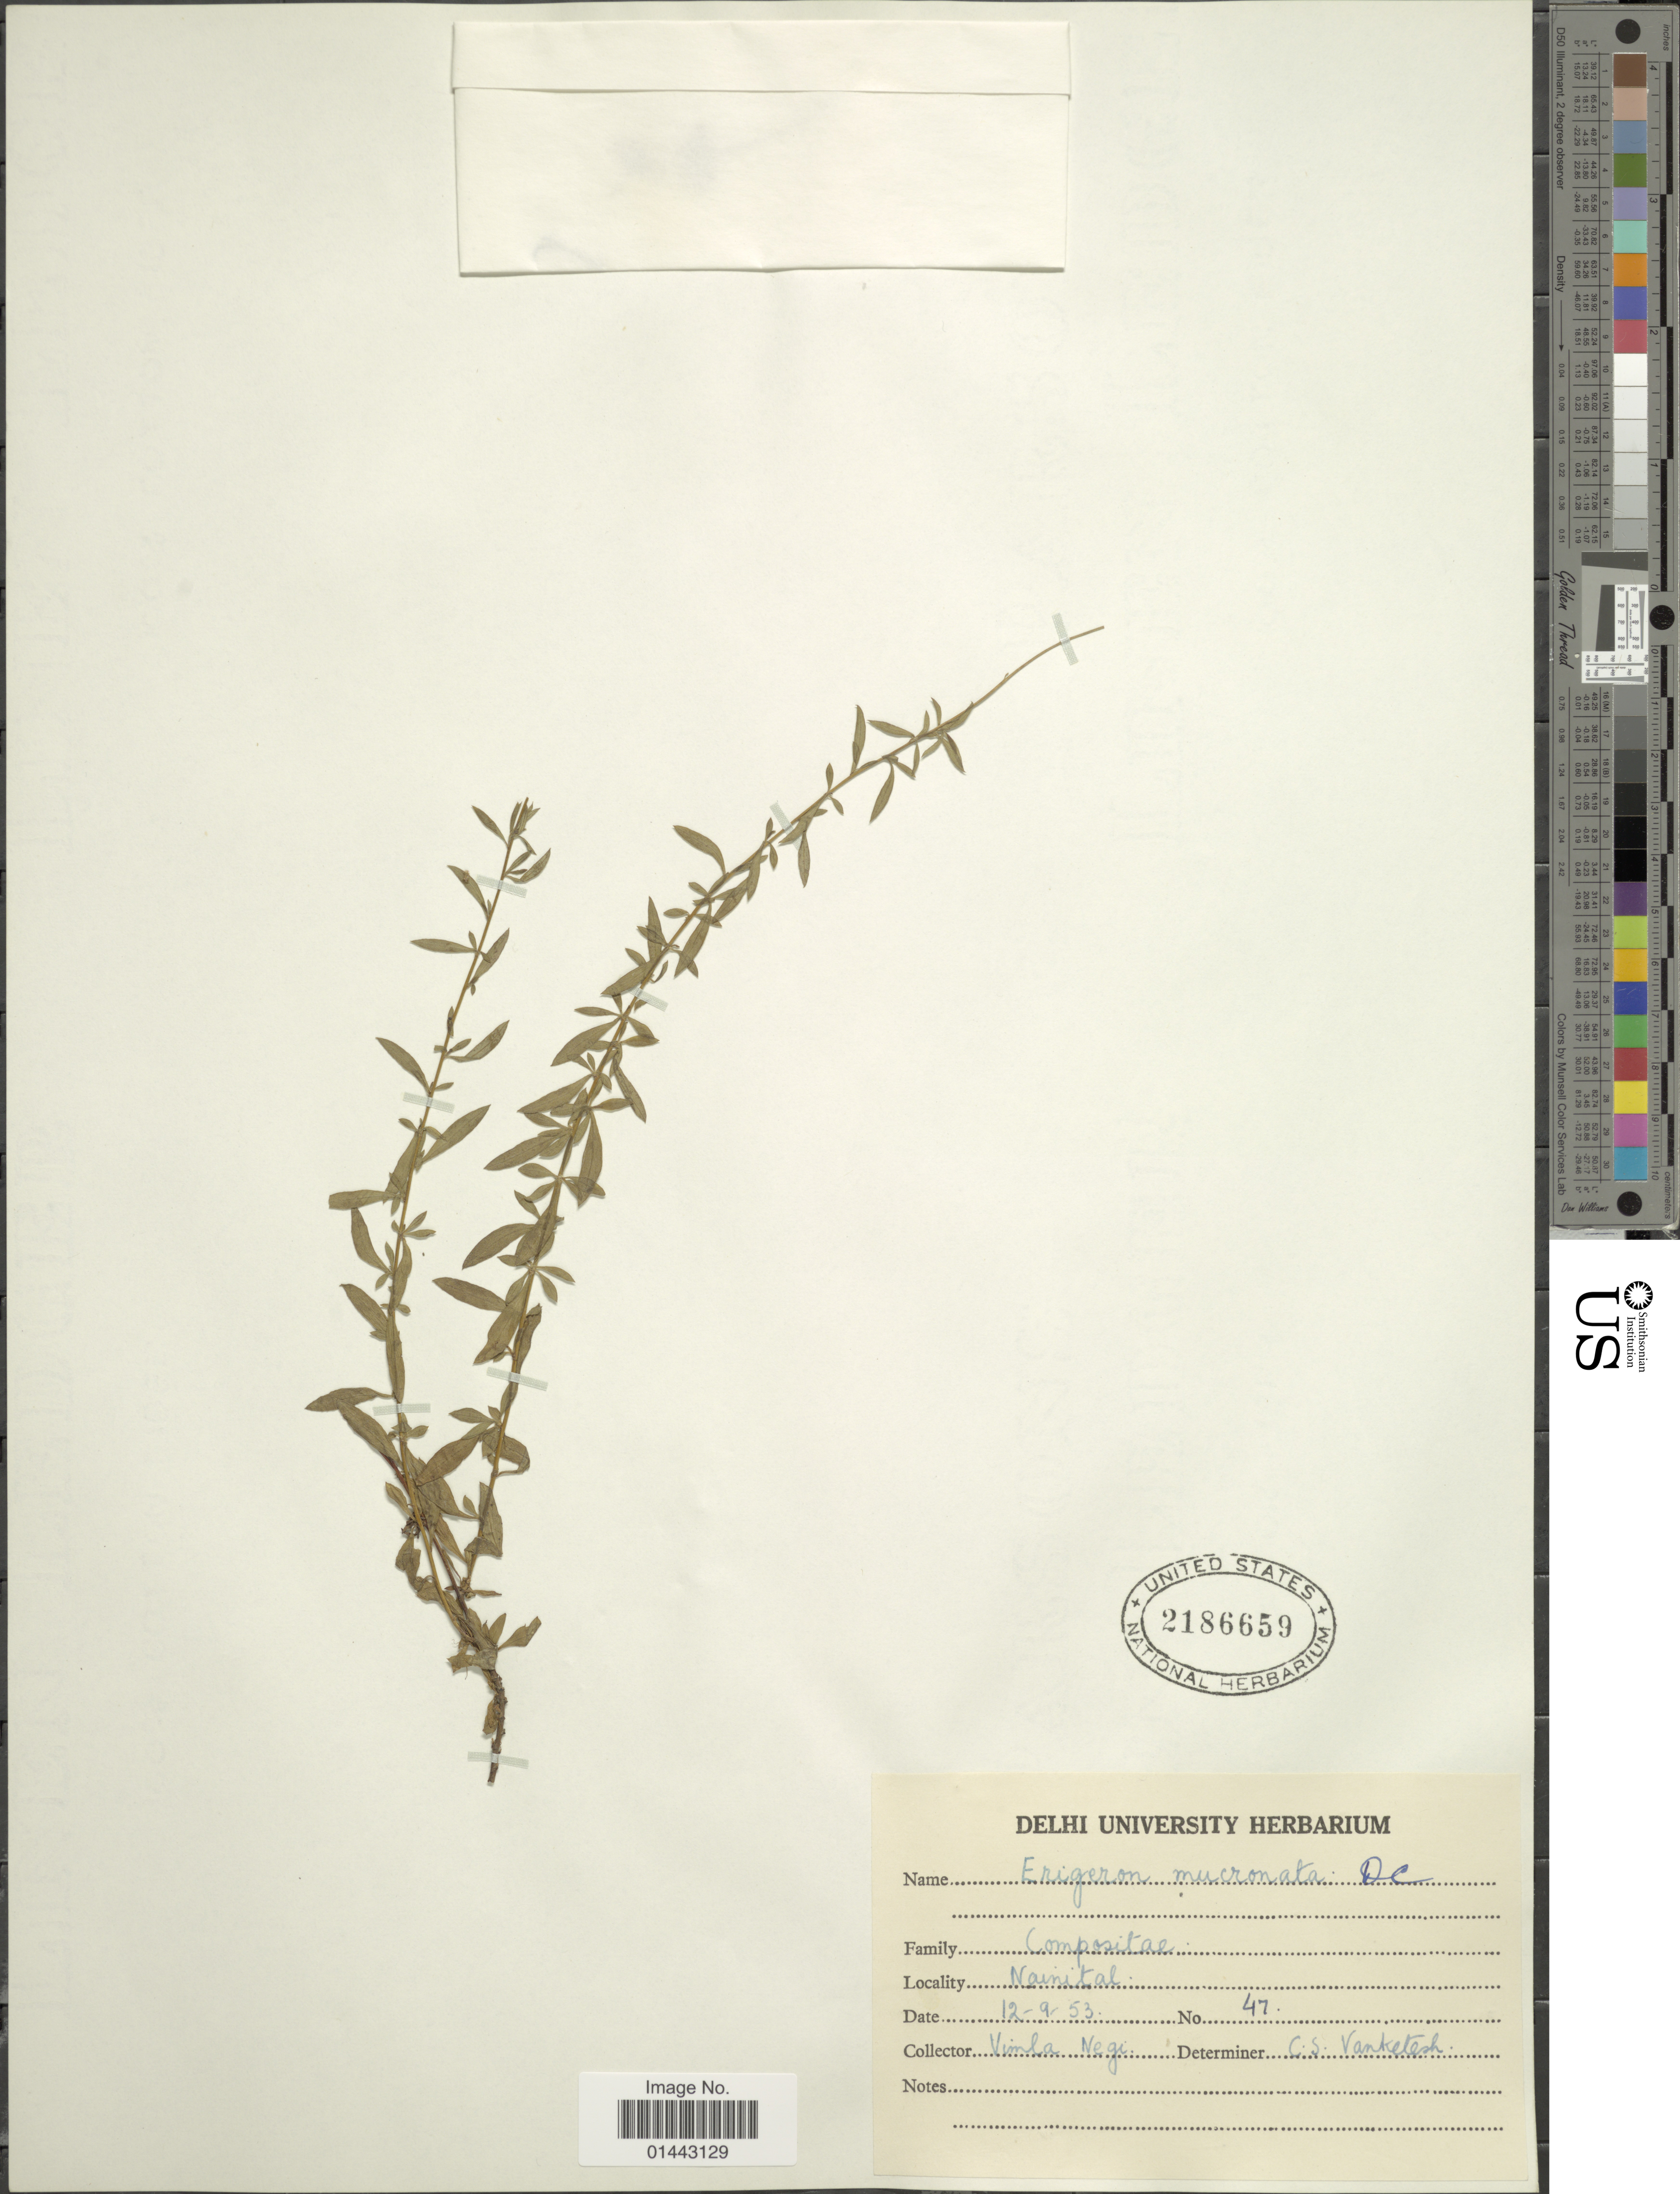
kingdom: Plantae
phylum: Tracheophyta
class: Magnoliopsida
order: Asterales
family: Asteraceae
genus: Erigeron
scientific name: Erigeron karvinskianus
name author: DC.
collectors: V. Negi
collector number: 47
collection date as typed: Transcribed d/m/y: 12/9/53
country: India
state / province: Uttarakhand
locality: Nainital.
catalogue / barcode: US 2186659